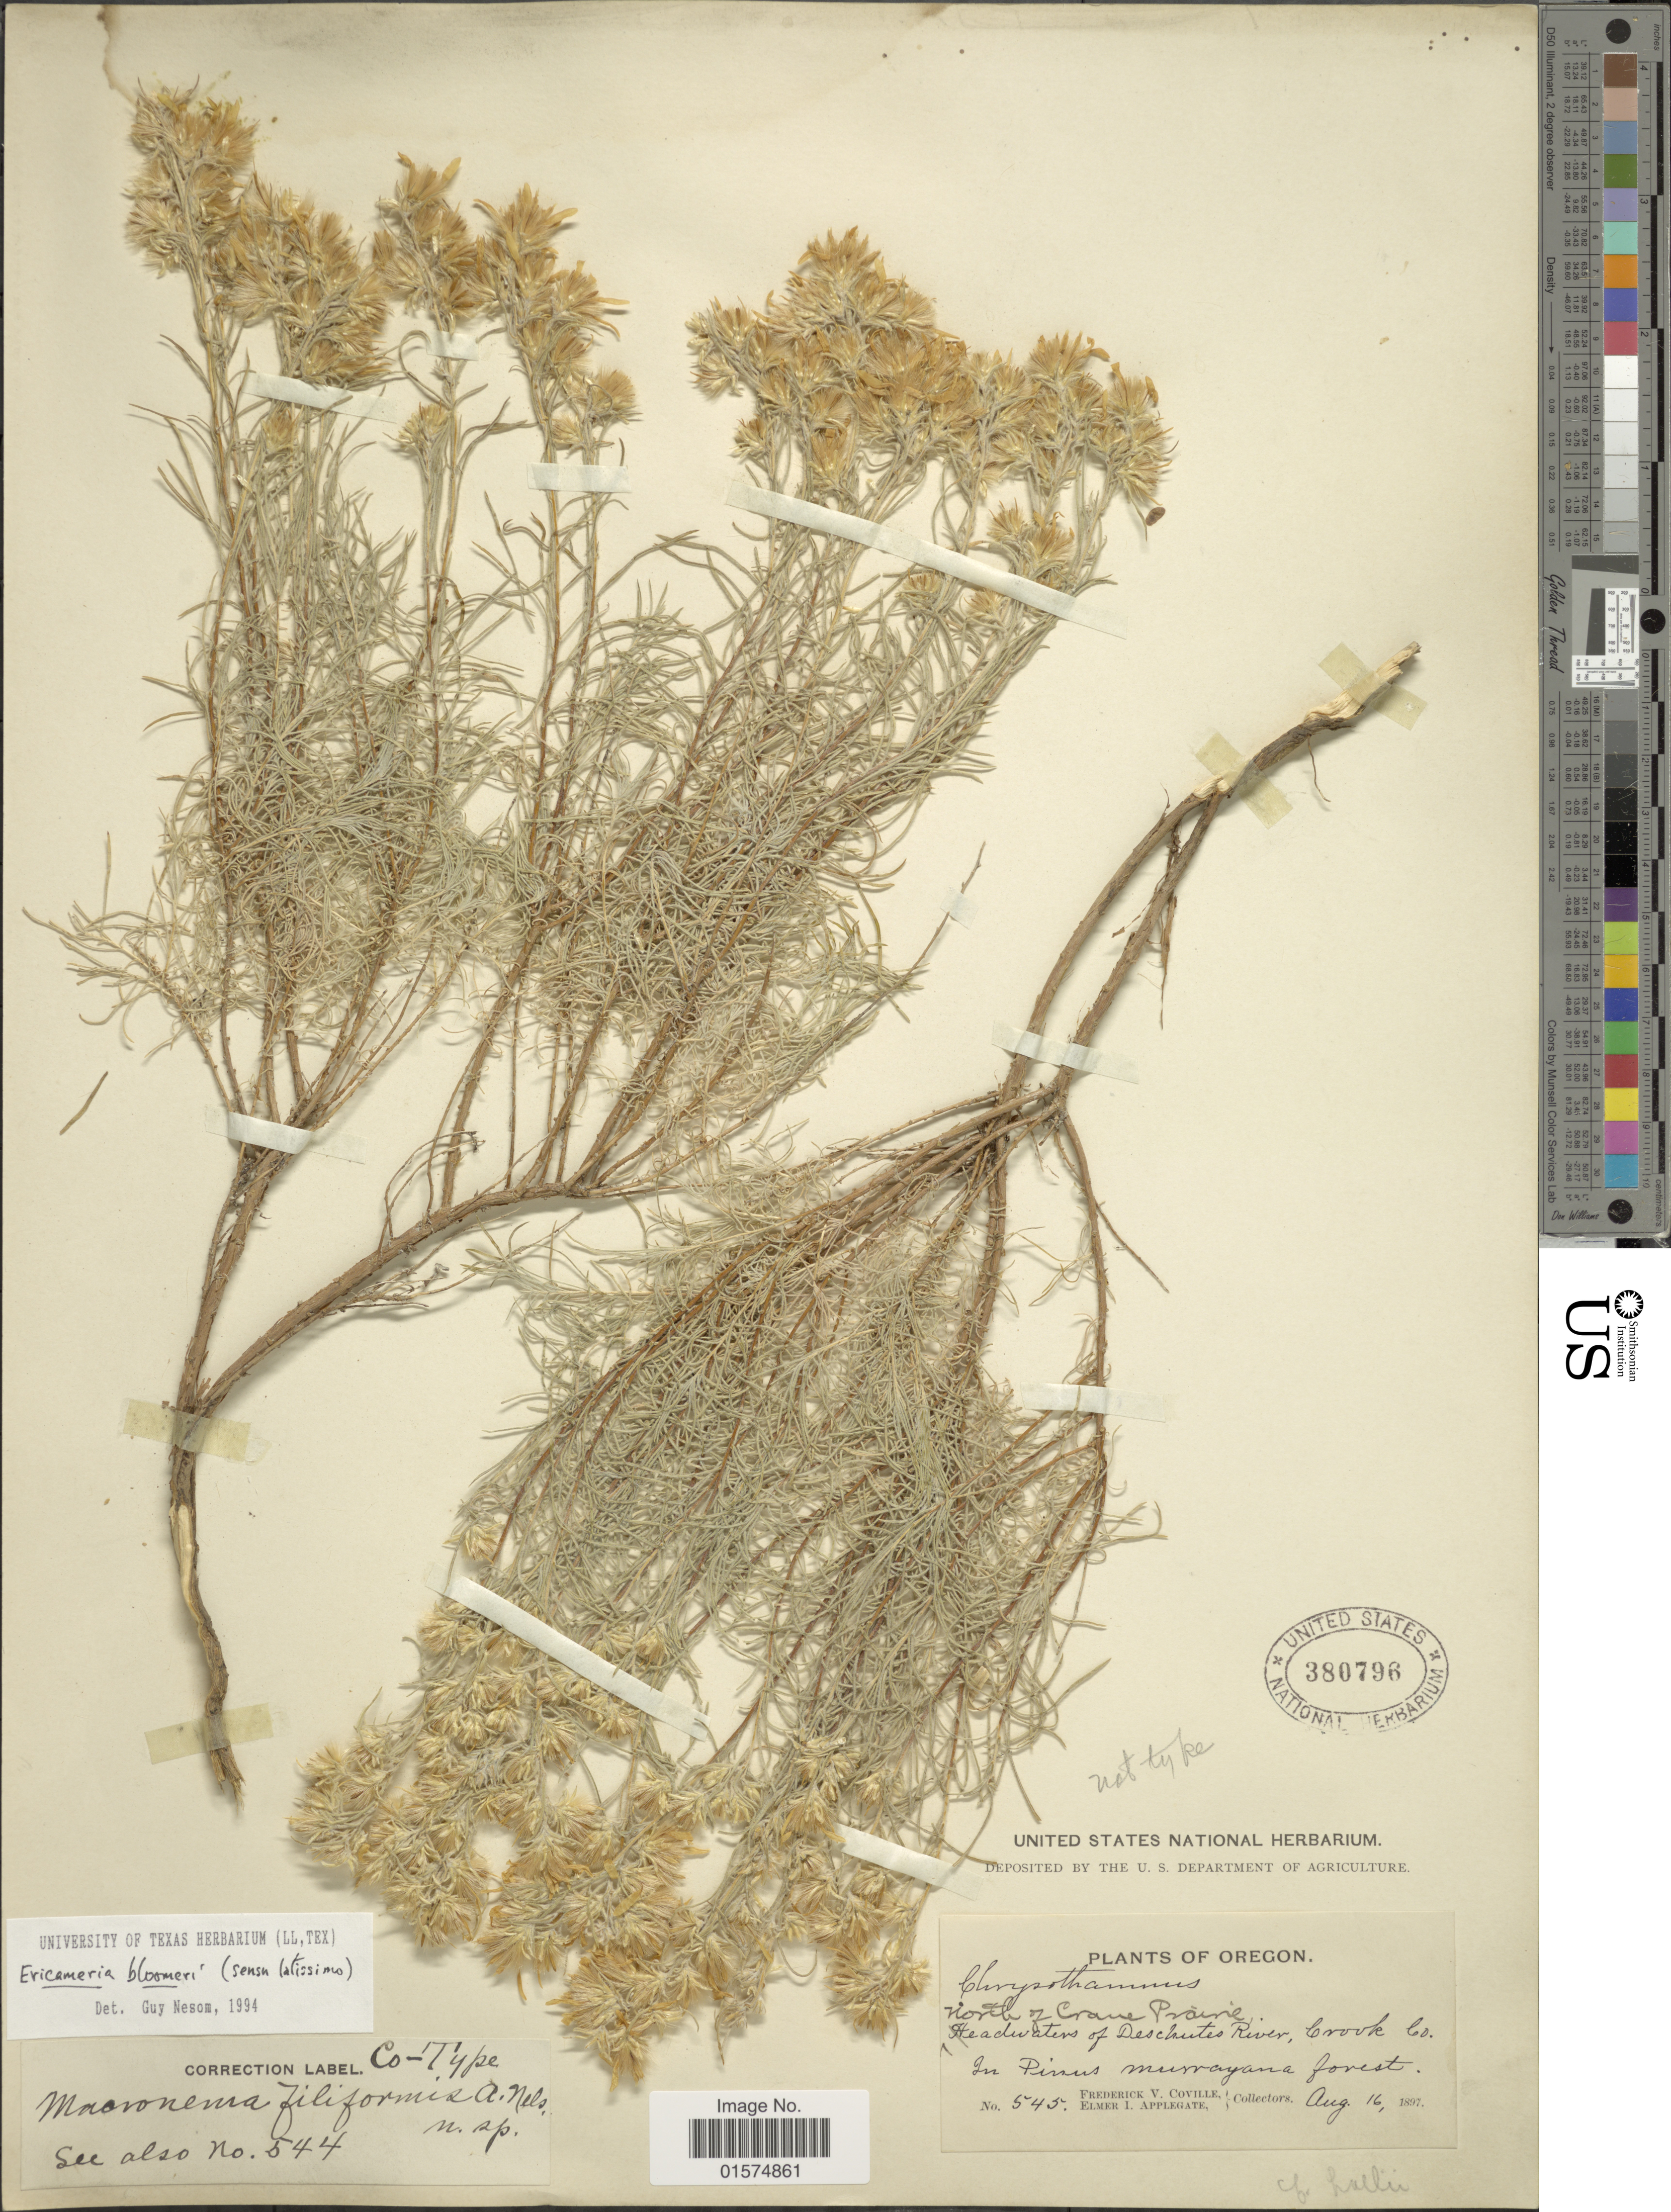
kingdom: Plantae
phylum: Tracheophyta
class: Magnoliopsida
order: Asterales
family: Asteraceae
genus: Ericameria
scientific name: Ericameria bloomeri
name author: (A. Gray) J.F. Macbr.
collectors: F. V. Coville & E. I. Applegate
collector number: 545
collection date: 1897-08-16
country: United States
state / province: Oregon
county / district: Crook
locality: Headwaters of Deschutes River, Crook Co. North of Crane Prairie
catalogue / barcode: US 380796